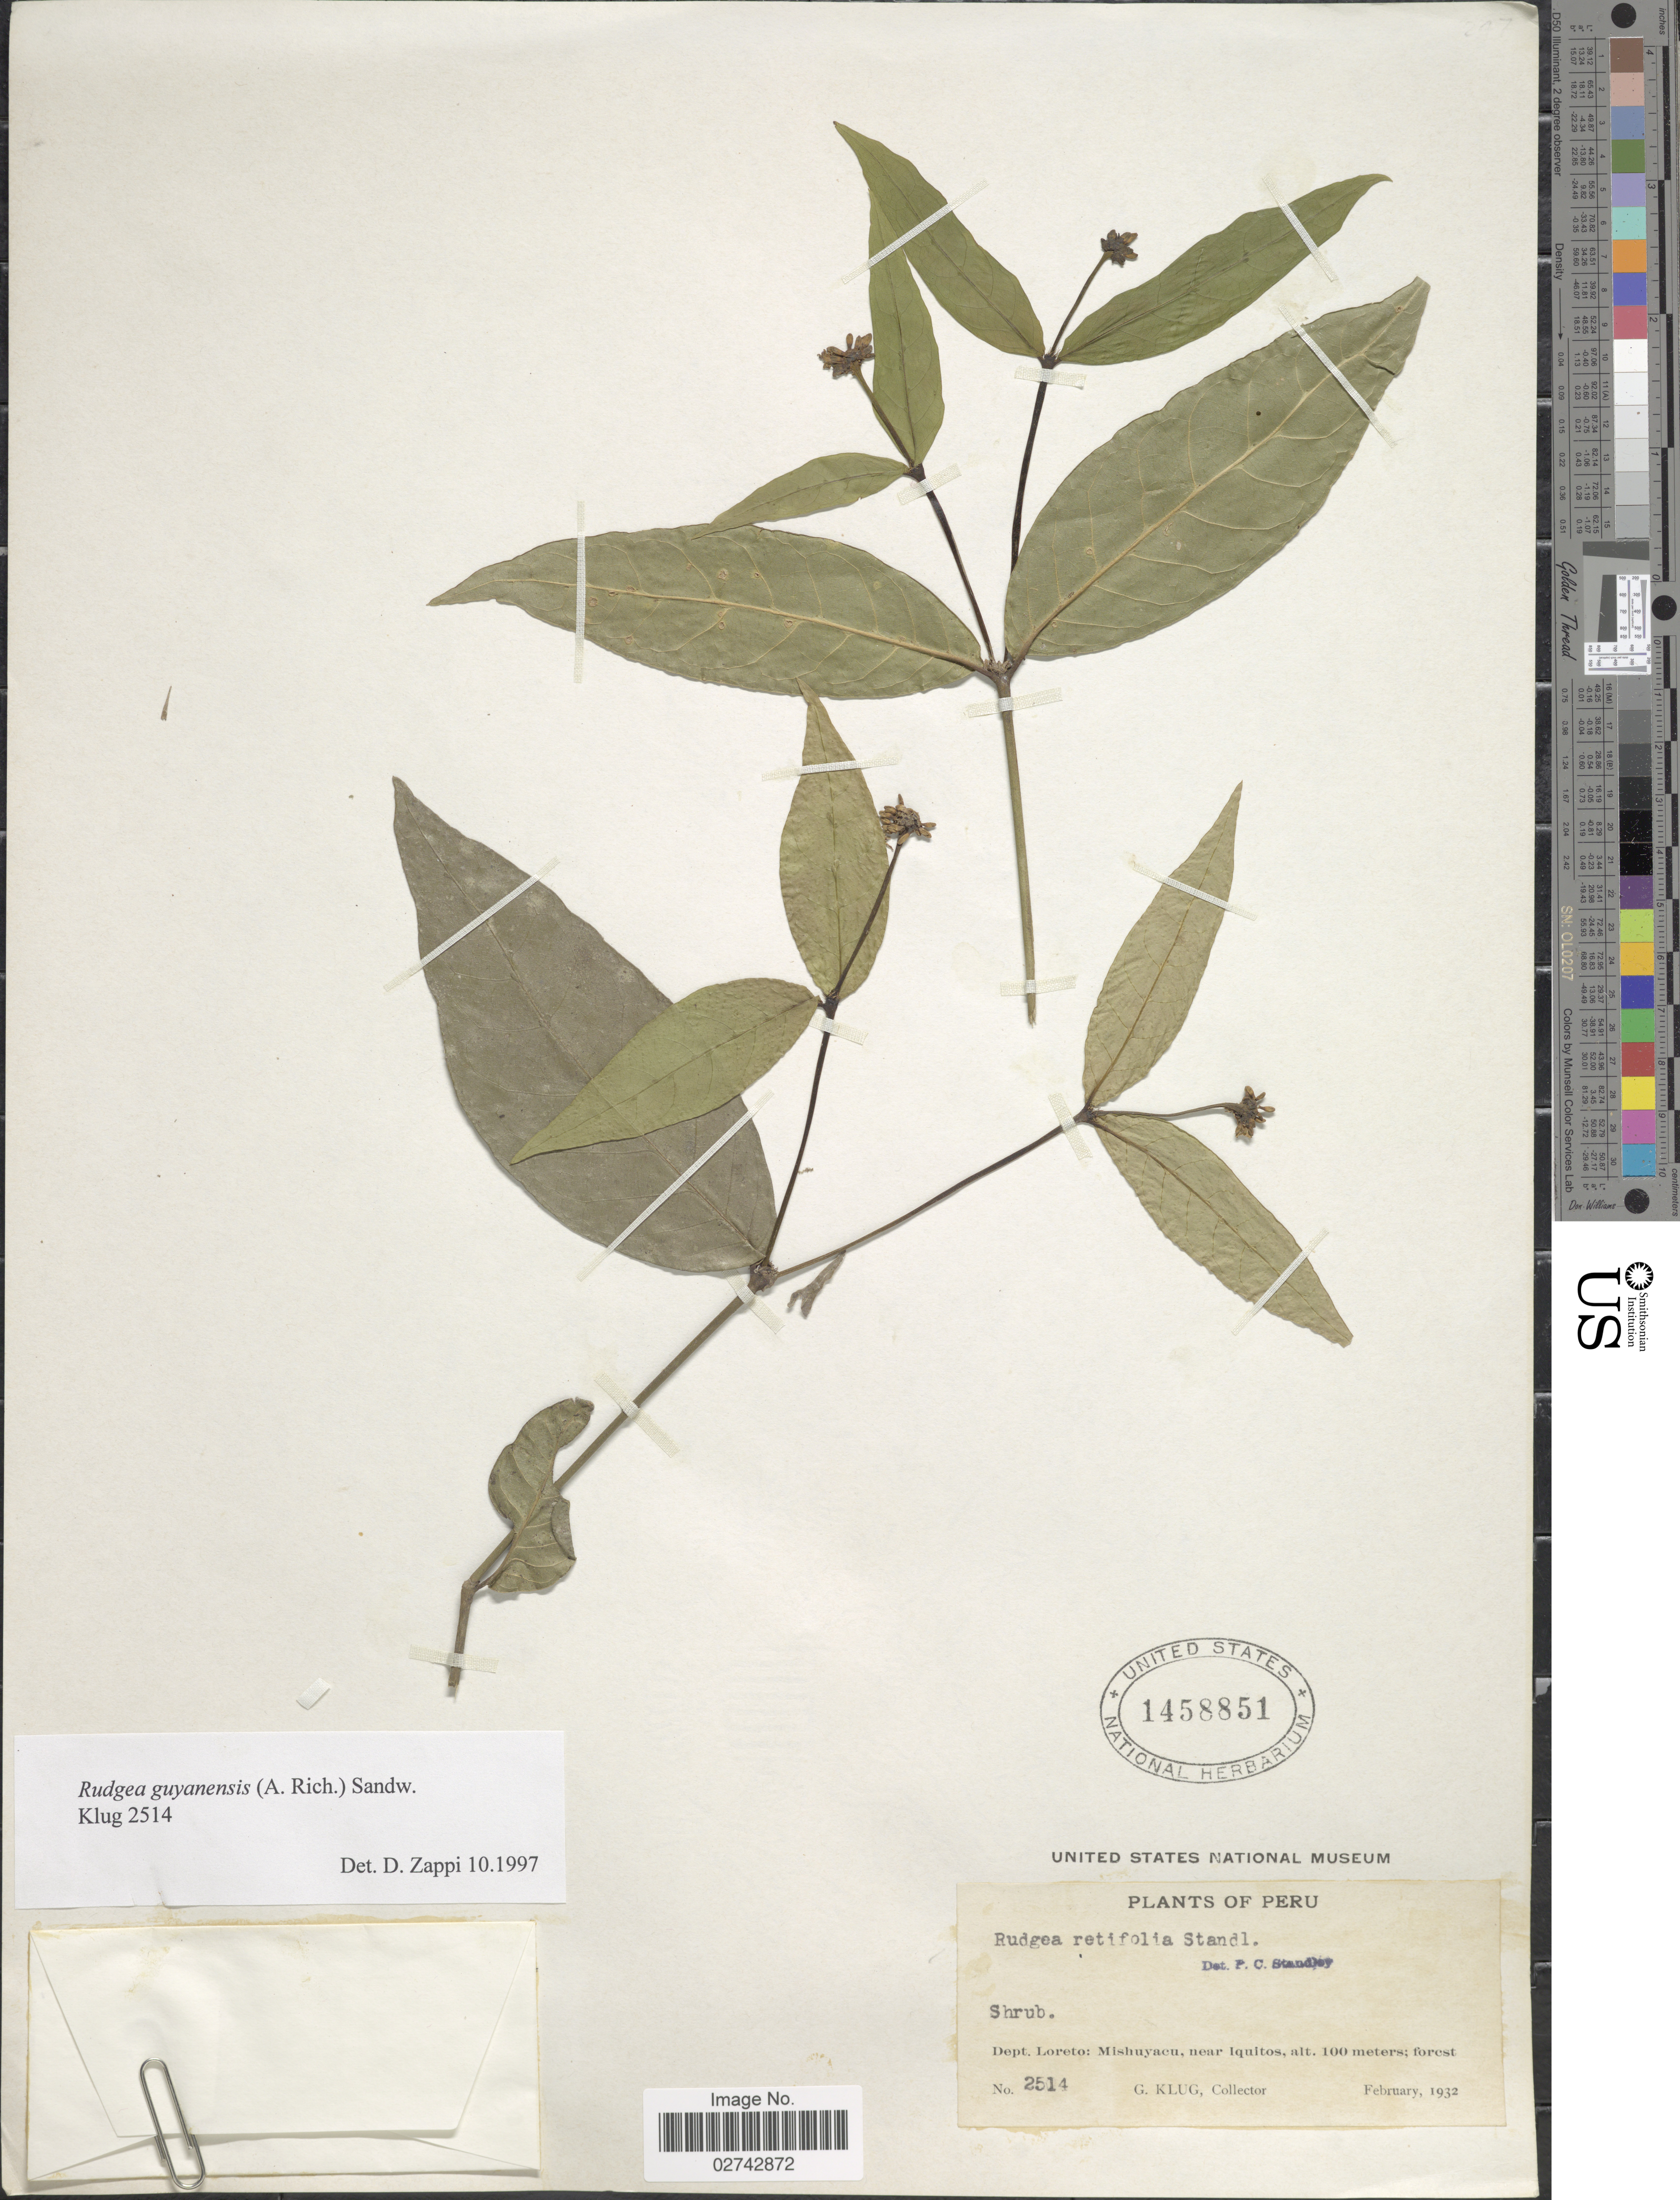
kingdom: Plantae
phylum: Tracheophyta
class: Magnoliopsida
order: Gentianales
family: Rubiaceae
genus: Rudgea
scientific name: Rudgea guyanensis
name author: (A. Rich.) Sandwith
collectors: G. Klug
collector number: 2514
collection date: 1932-02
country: Peru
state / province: Loreto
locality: Mishuyacu, near Iquitos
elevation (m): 100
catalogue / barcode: US 1458851